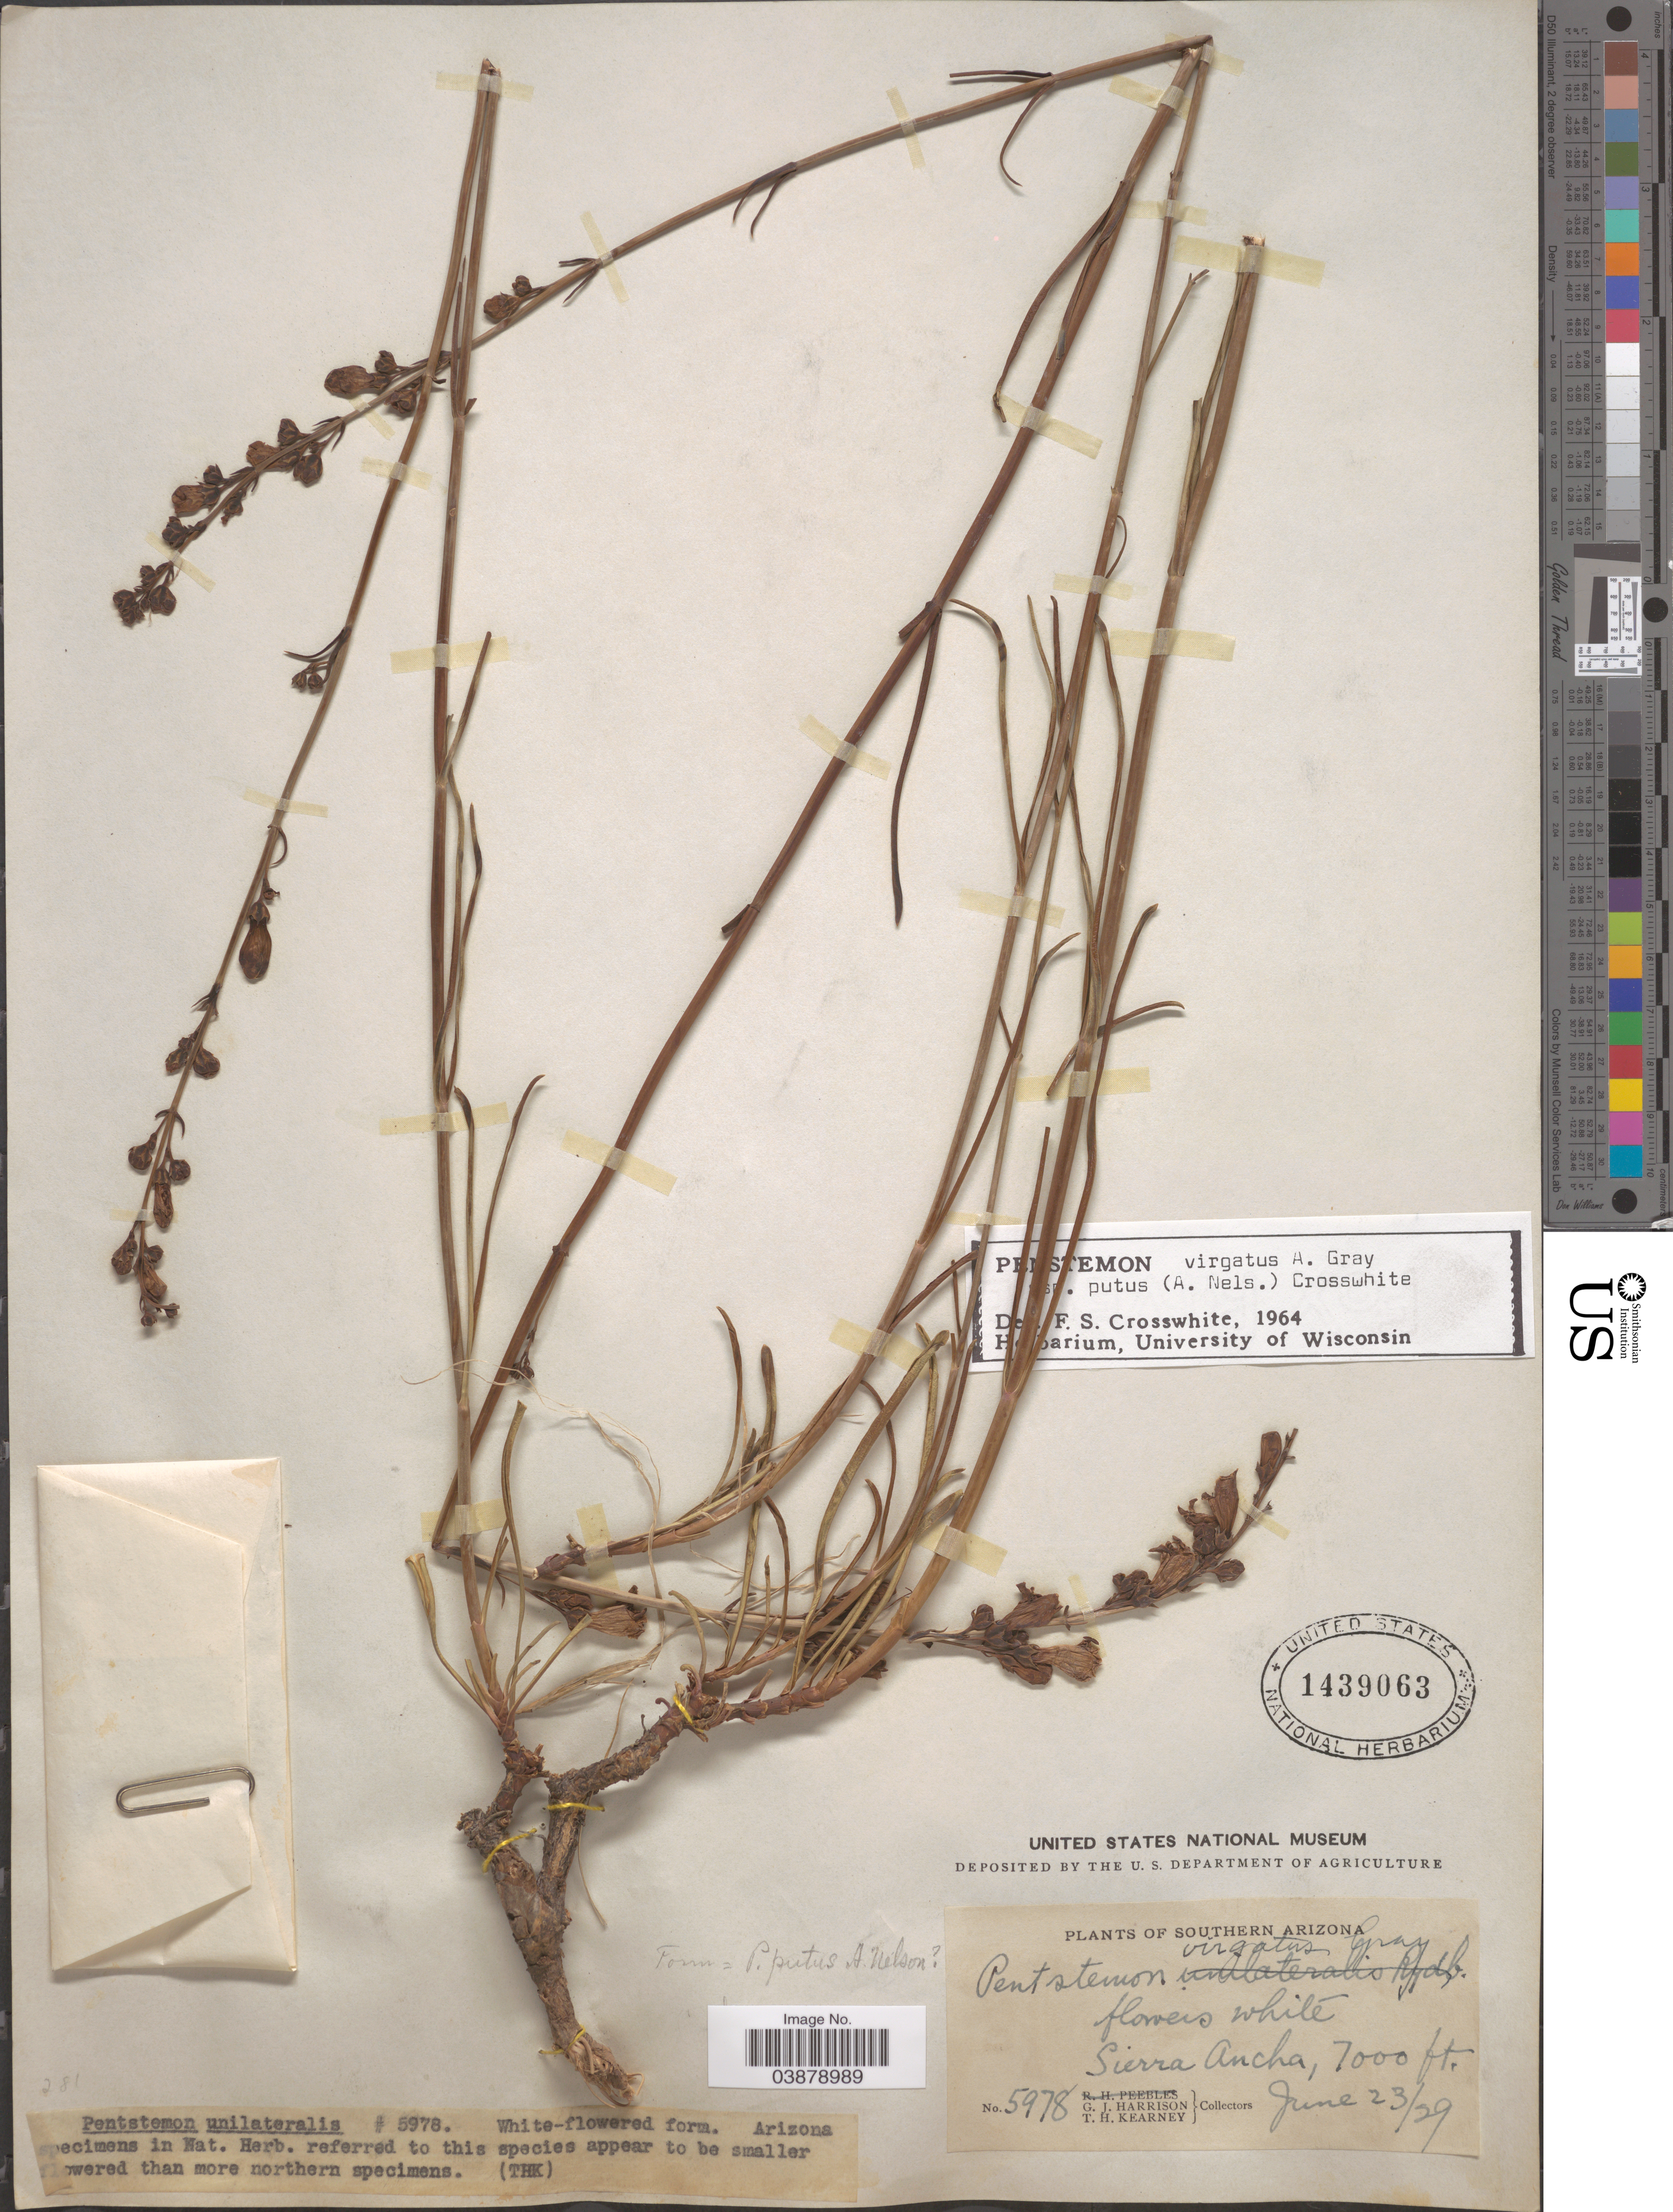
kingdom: Plantae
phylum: Tracheophyta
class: Magnoliopsida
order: Lamiales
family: Plantaginaceae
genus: Penstemon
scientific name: Penstemon virgatus subsp. putus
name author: (A. Nelson) Crosswh.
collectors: G. J. Harrison & T. H. Kearney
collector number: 5978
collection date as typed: Transcribed d/m/y: 23/6/29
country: United States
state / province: Arizona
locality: Southern Arizona. Sierra Ancha.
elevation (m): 2134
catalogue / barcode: US 1439063